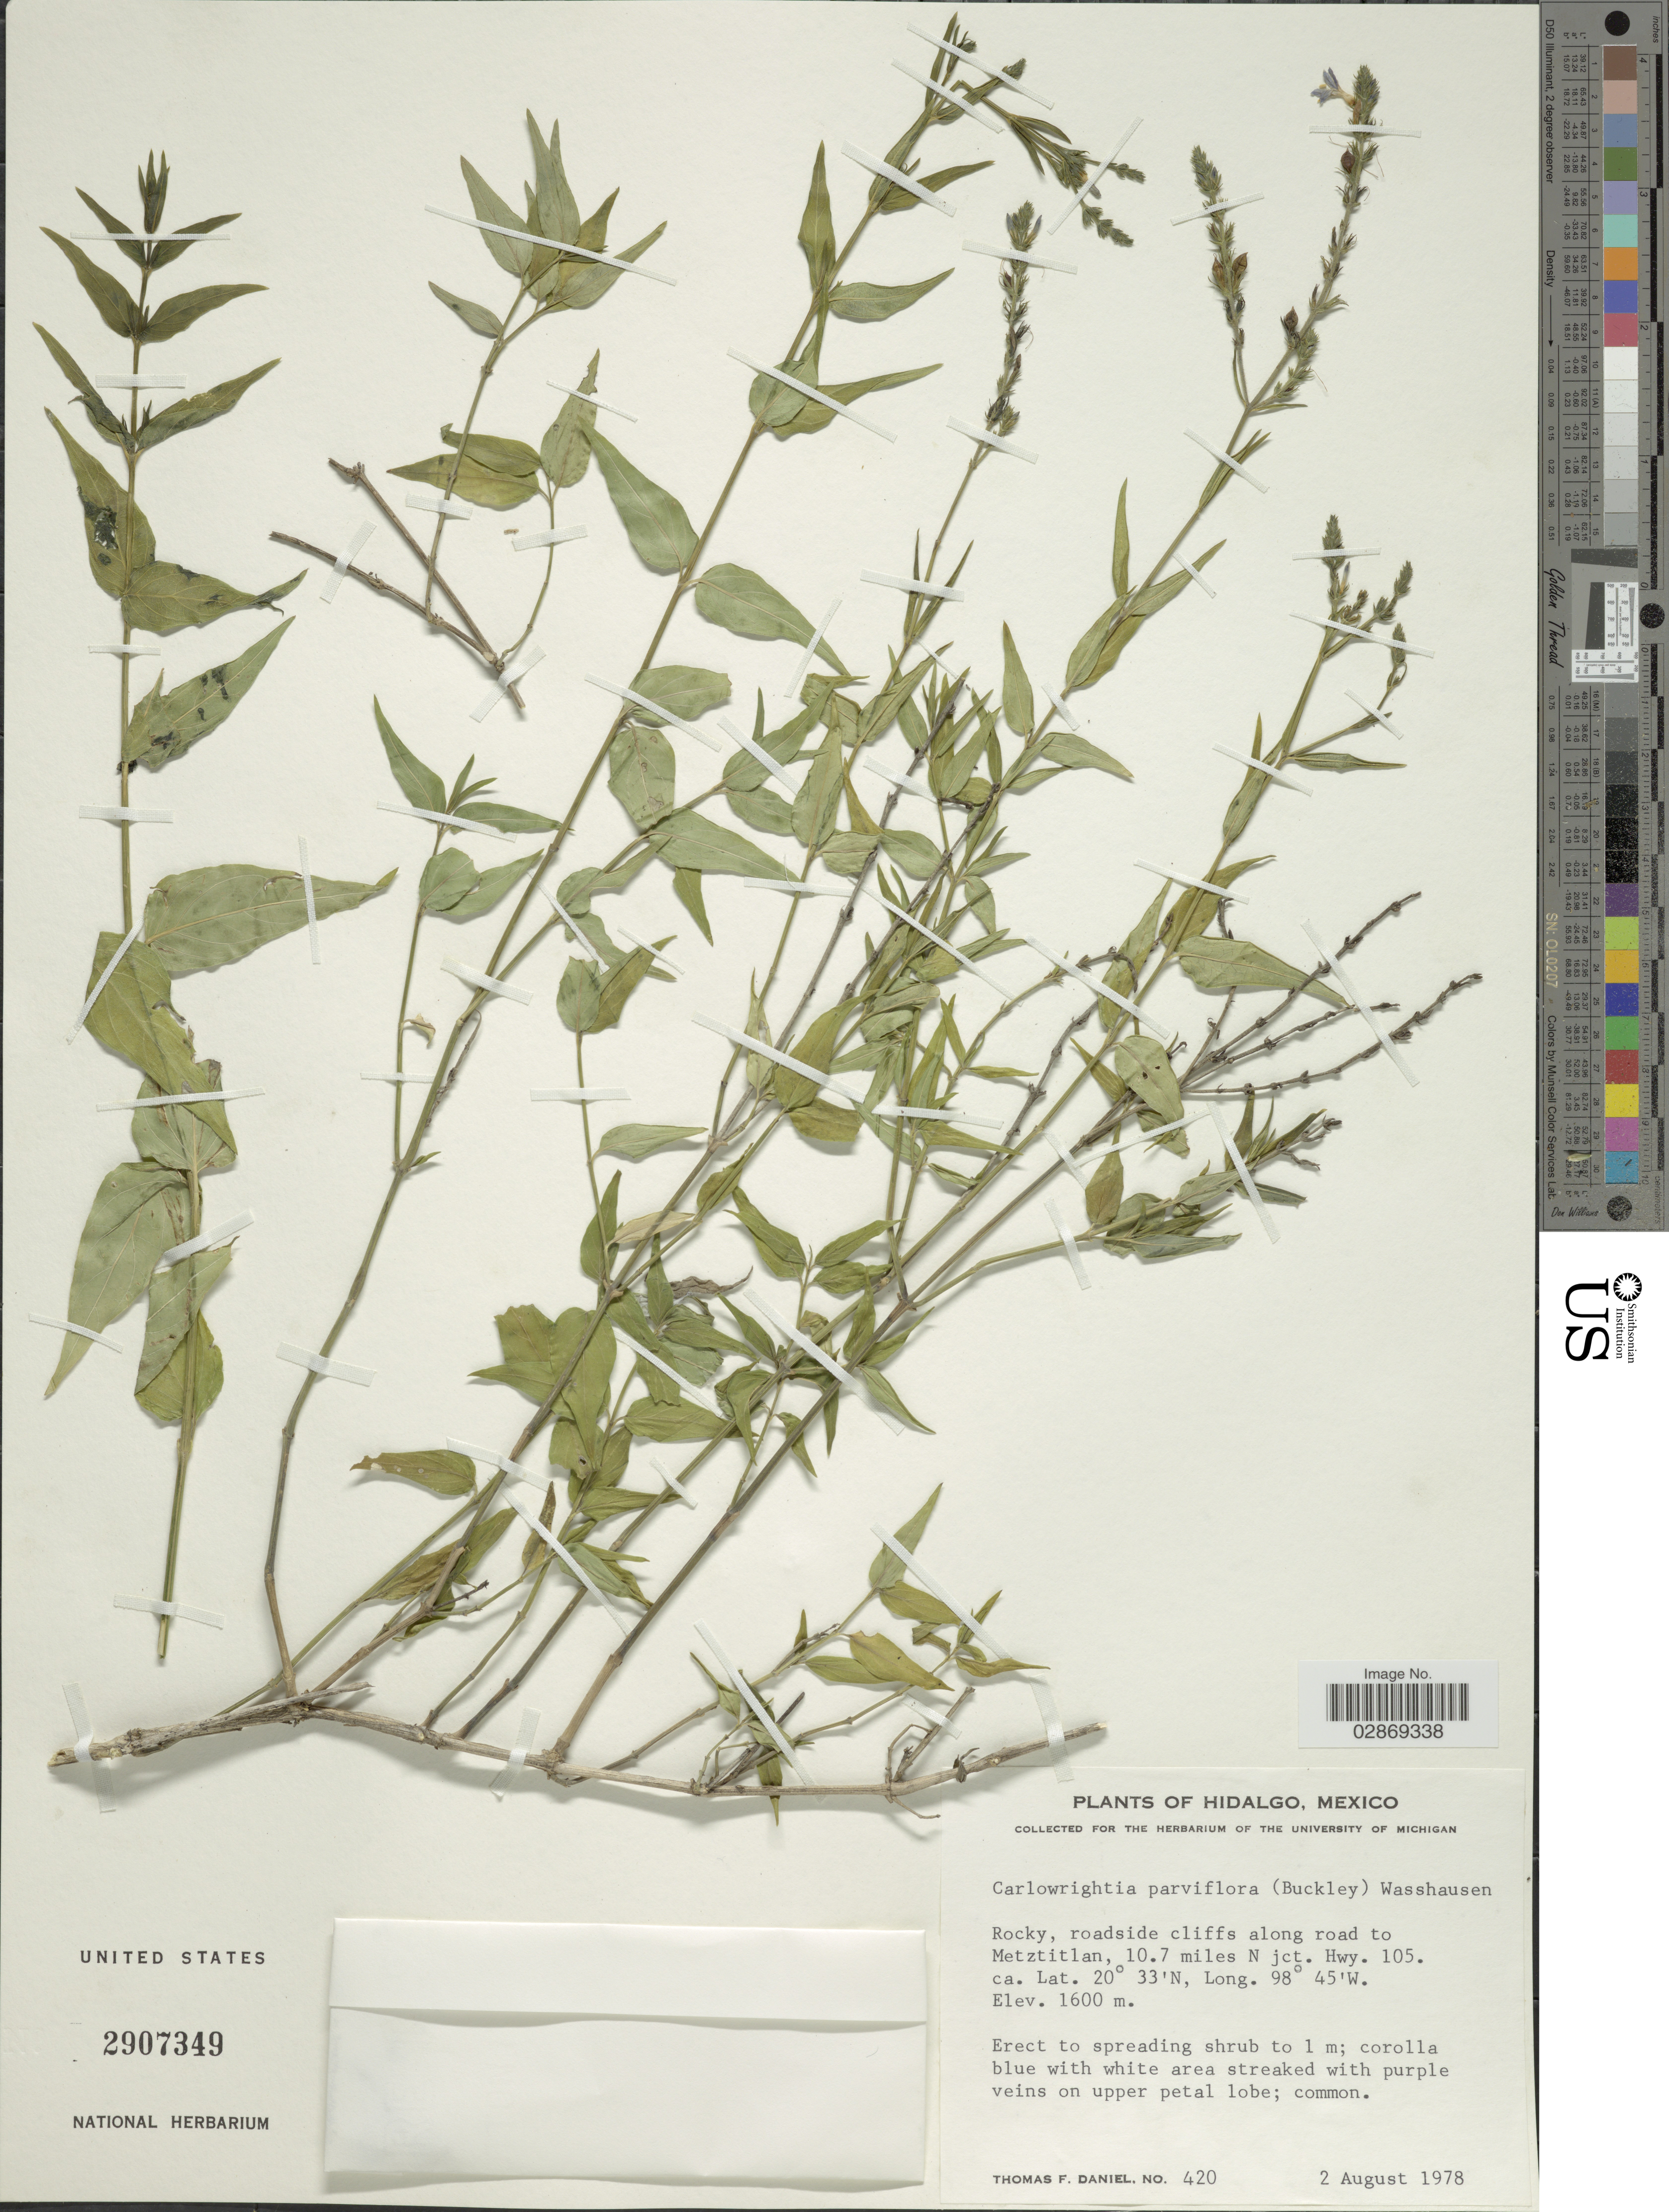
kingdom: Plantae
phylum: Tracheophyta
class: Magnoliopsida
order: Lamiales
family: Acanthaceae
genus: Carlowrightia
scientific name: Carlowrightia parviflora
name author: (Buckley) Wassh.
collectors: T. F. Daniel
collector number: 420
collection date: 1978-08-02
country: Mexico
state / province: Hidalgo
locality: Rocky, roadside cliffs along road to Metztitlan, 10.7 miles N jct. Hwy. 105.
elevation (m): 1600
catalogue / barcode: US 2907349